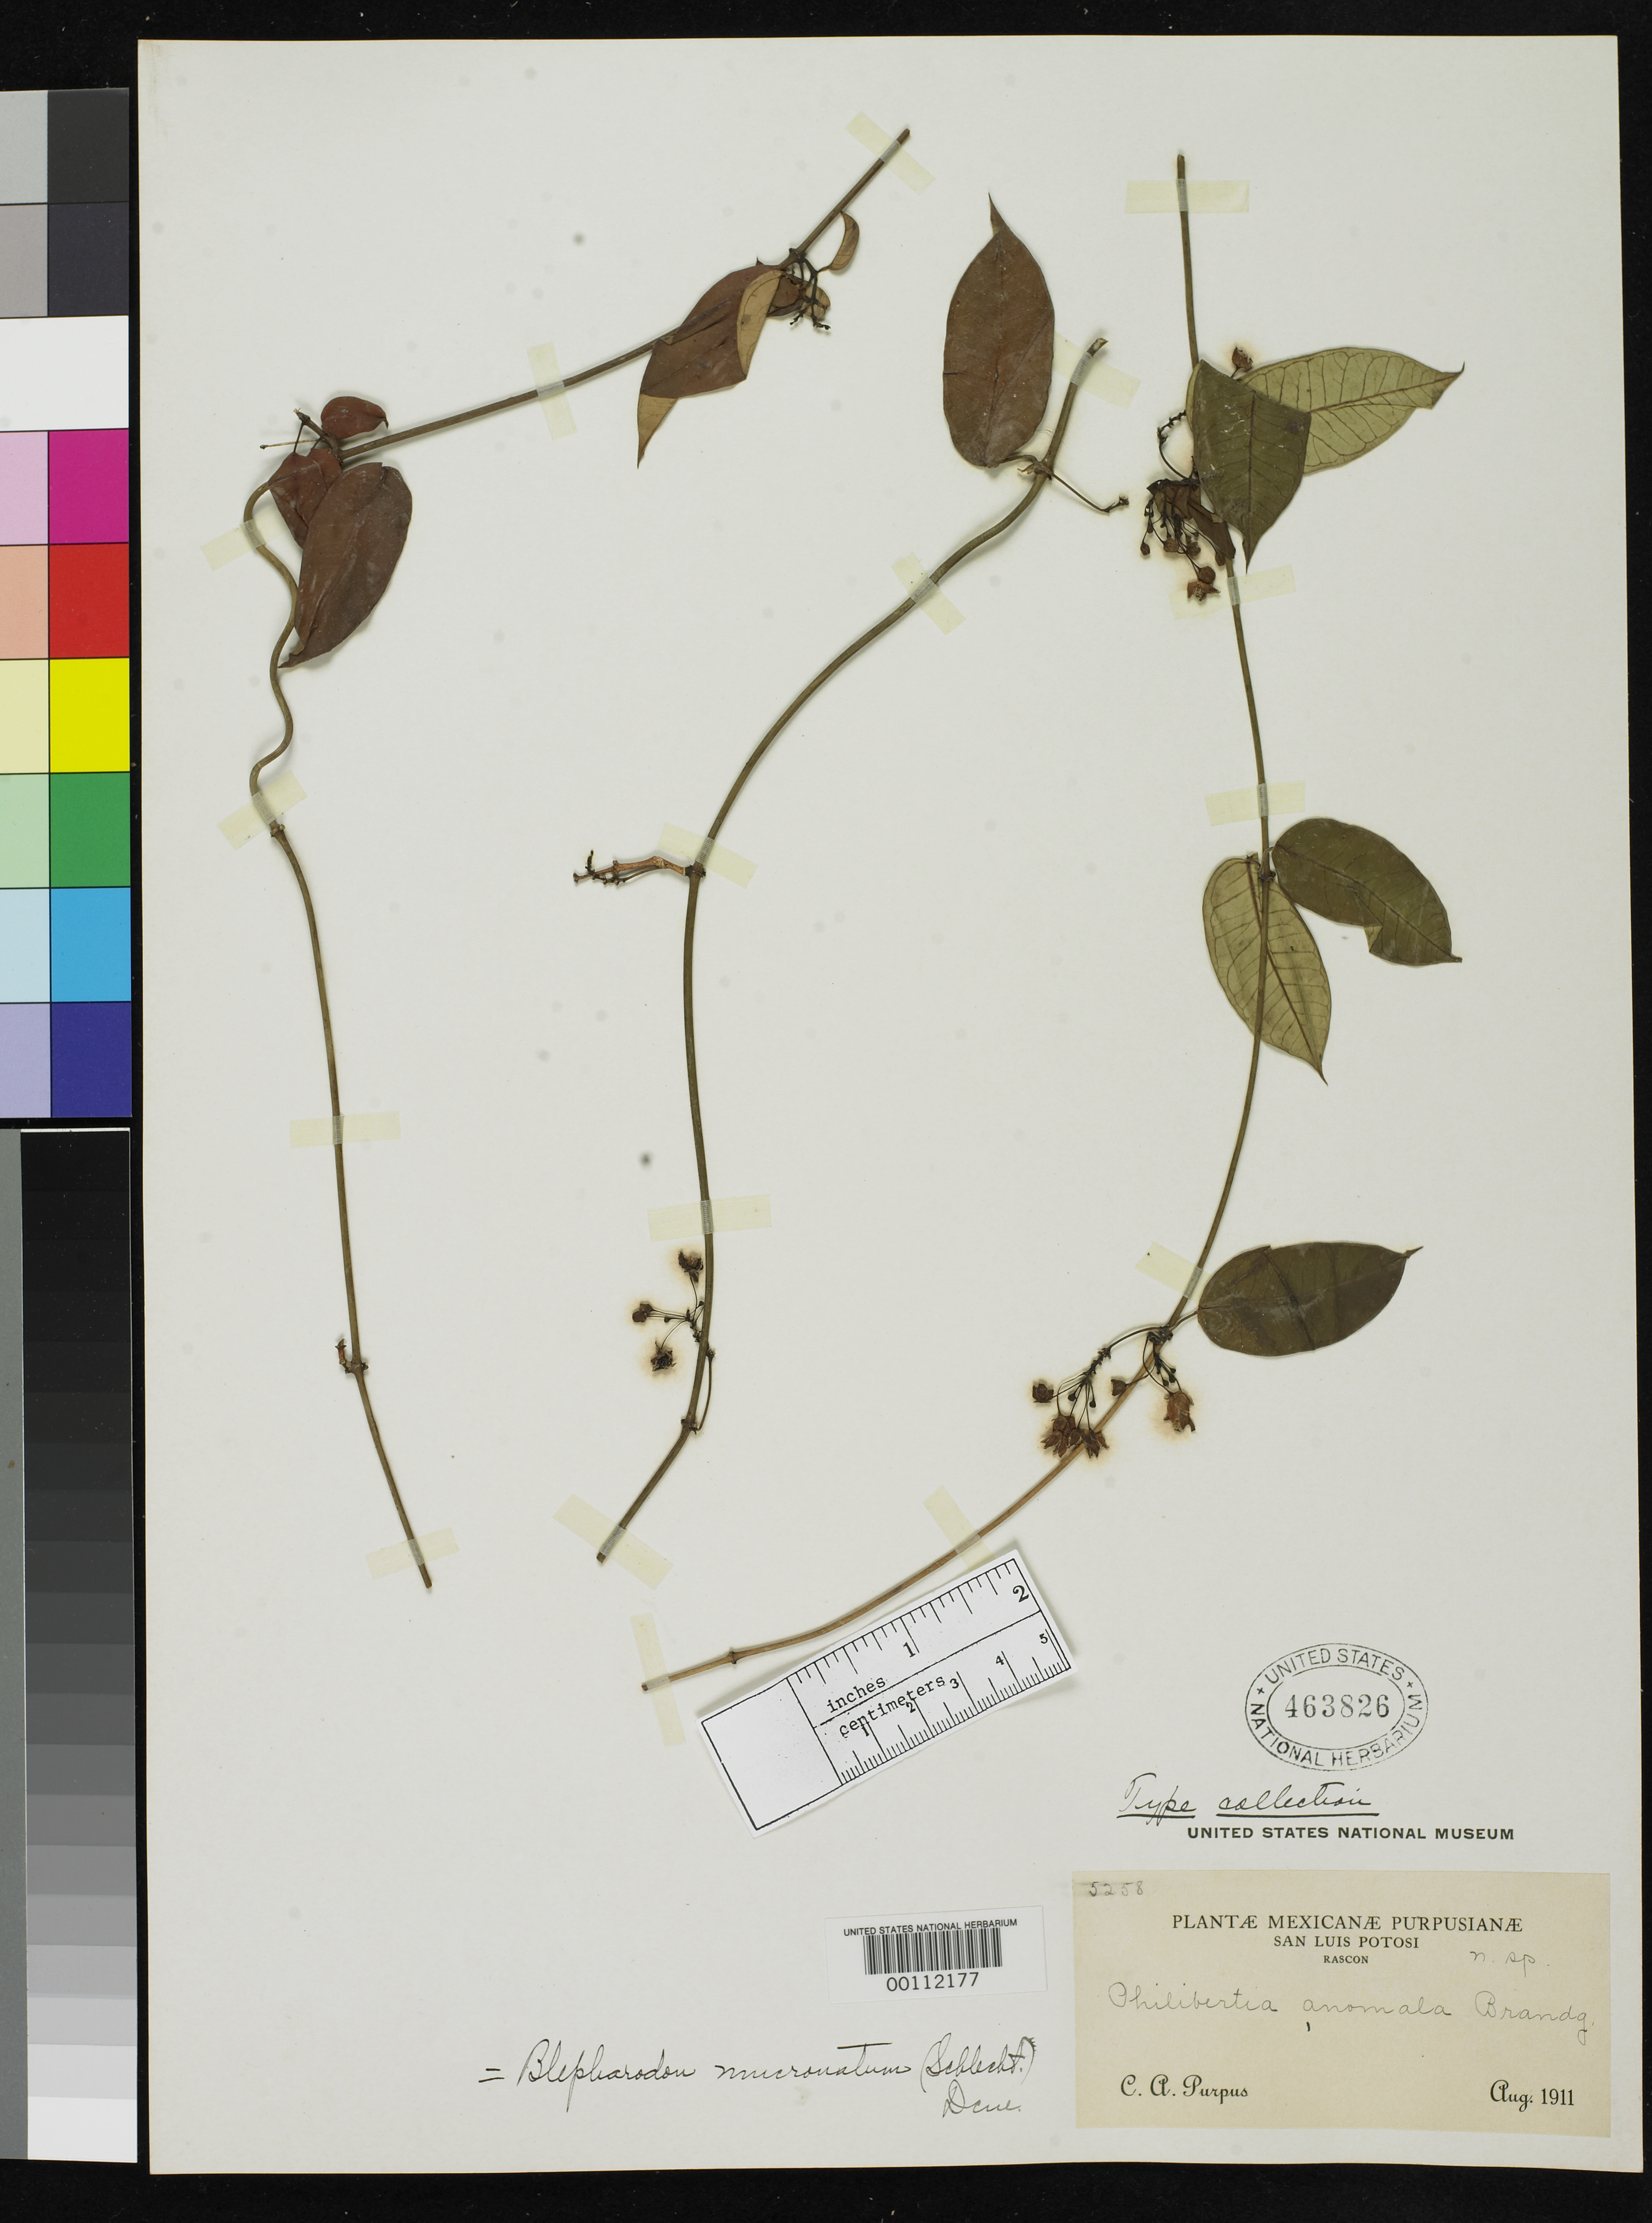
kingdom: Plantae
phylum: Tracheophyta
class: Magnoliopsida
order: Gentianales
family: Apocynaceae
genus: Philibertia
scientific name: Philibertia anomala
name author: Brandegee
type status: Isotype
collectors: C. A. Purpus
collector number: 5258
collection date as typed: Aug 1911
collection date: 1911-08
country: Mexico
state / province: San Luis Potosi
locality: Near Rascon.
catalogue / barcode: US 463826